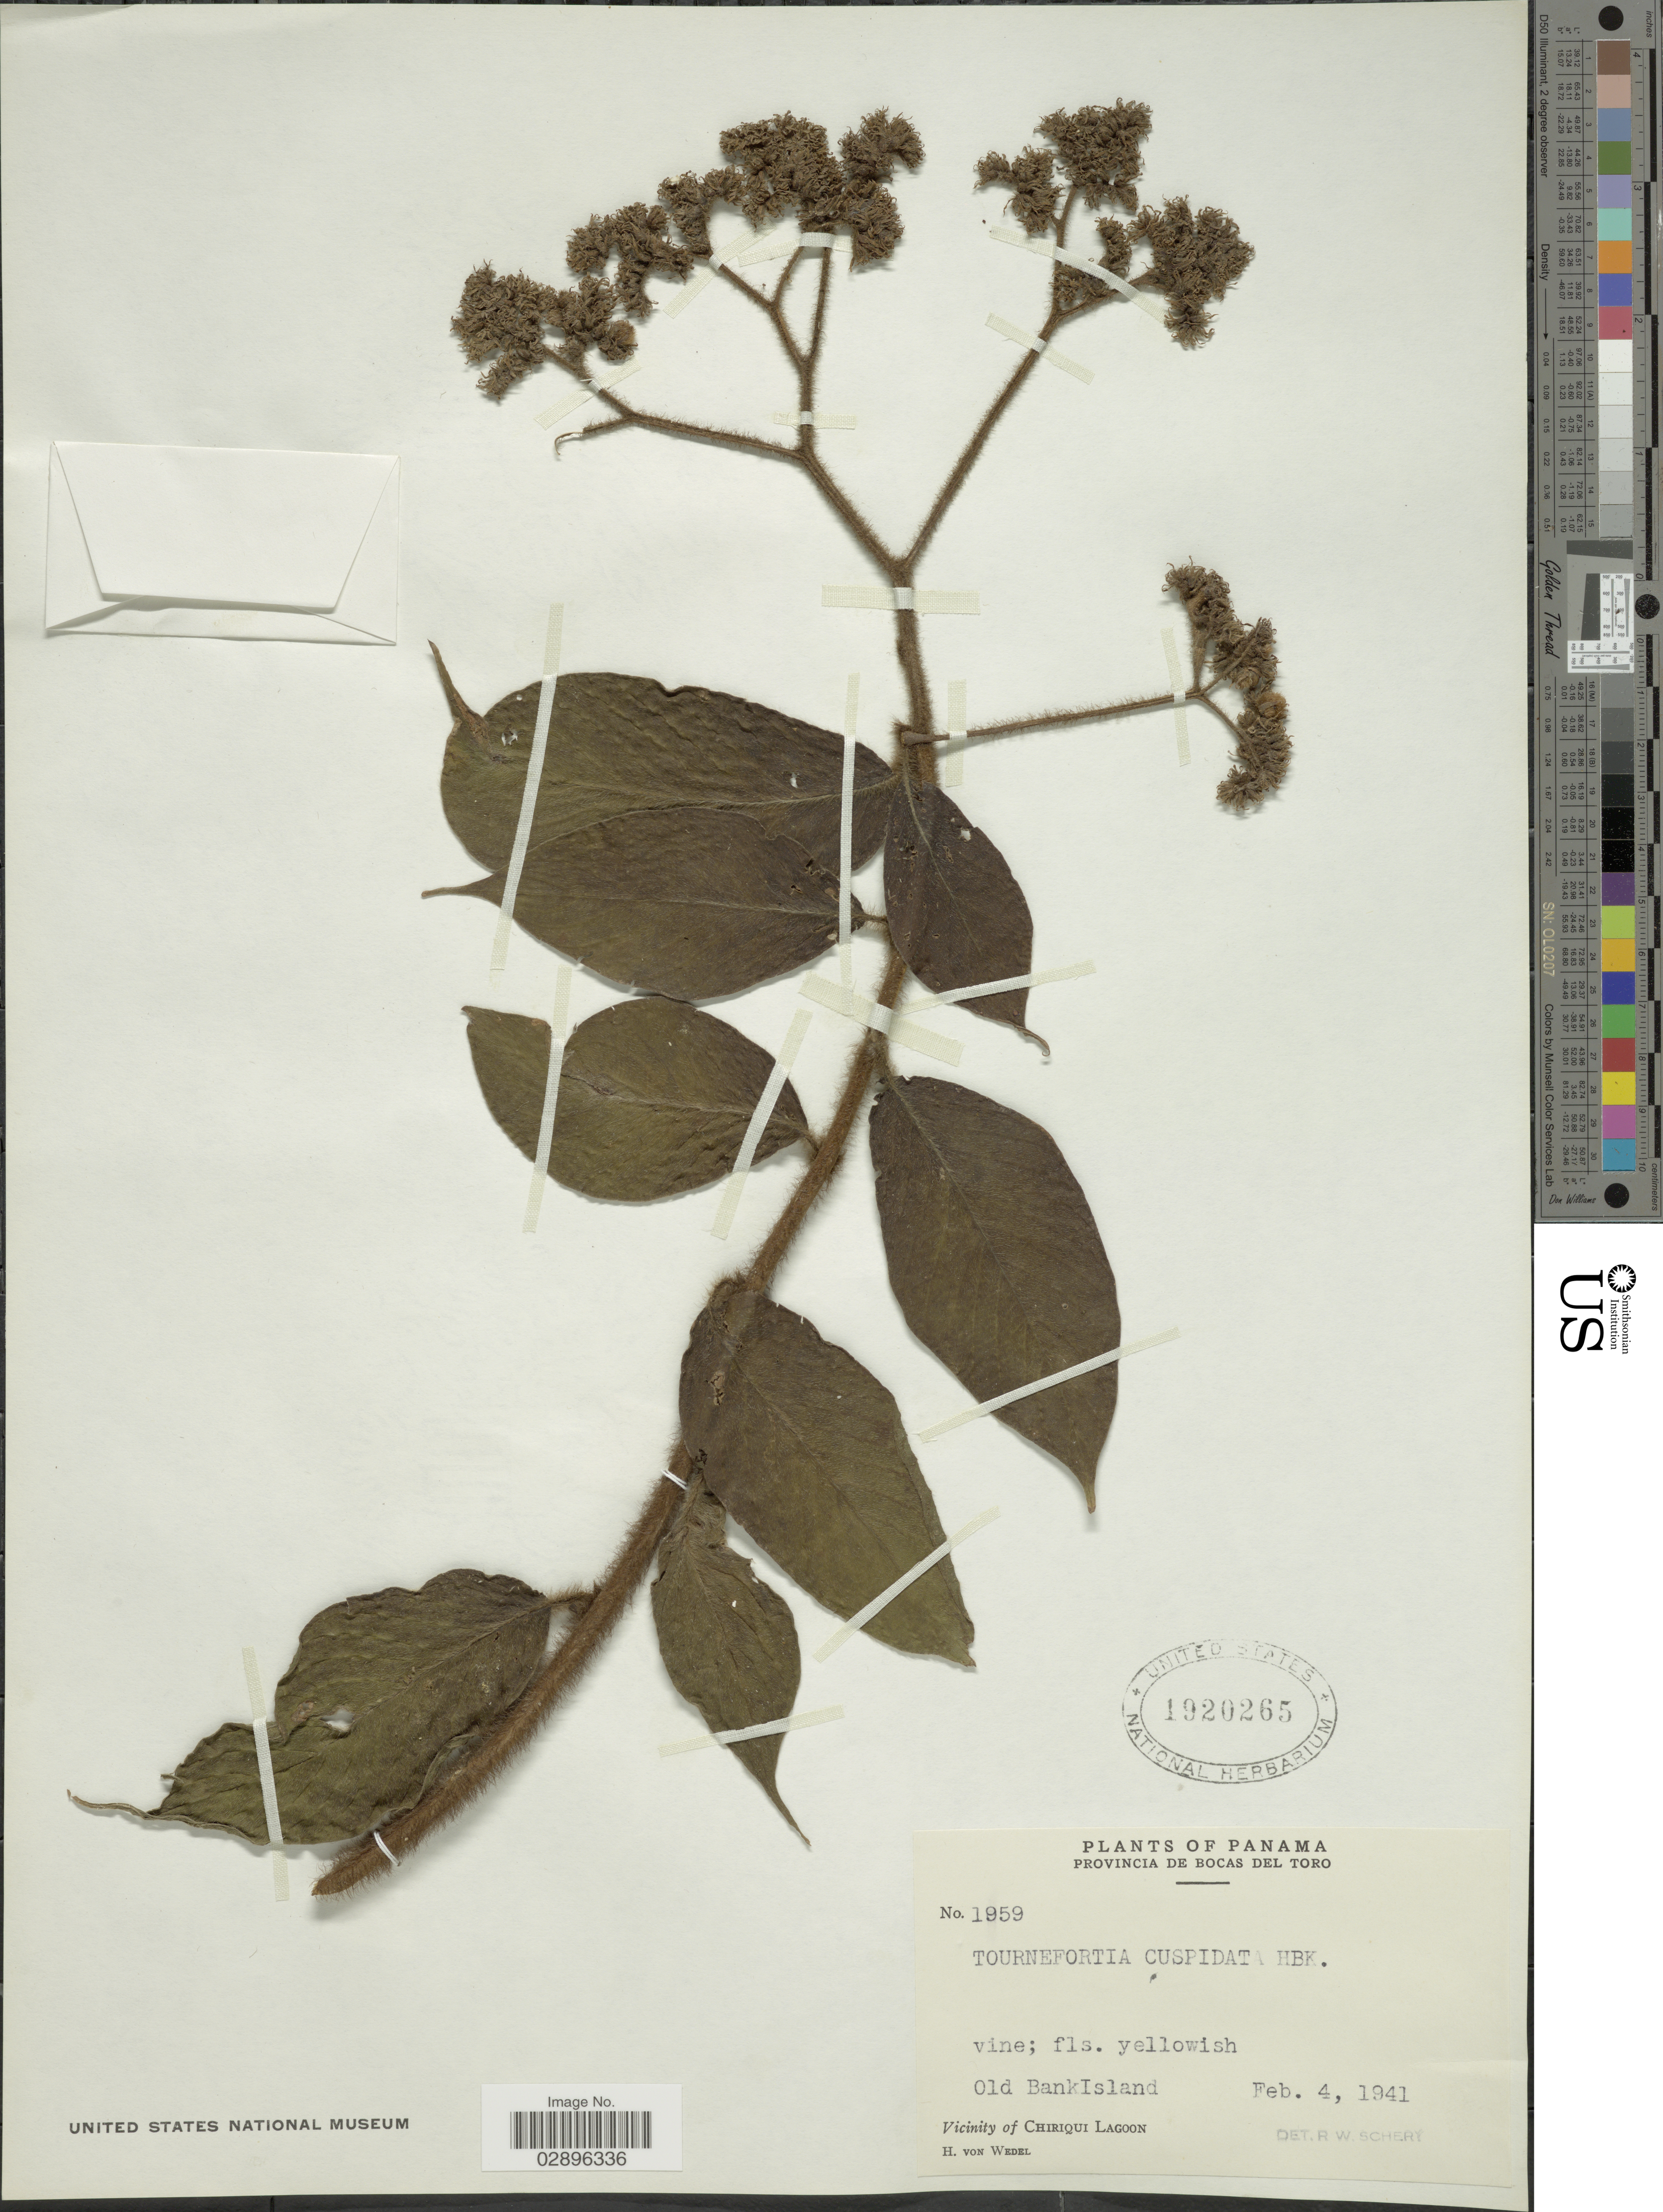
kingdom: Plantae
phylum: Tracheophyta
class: Magnoliopsida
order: Boraginales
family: Heliotropiaceae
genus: Tournefortia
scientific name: Tournefortia cuspidata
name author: Kunth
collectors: H. von Wedel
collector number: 1959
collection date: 1941-02-04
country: Panama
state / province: Bocas del Toro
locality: Old BankIsland. Vicinity of Chiriqui Lagoon.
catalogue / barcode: US 1920265